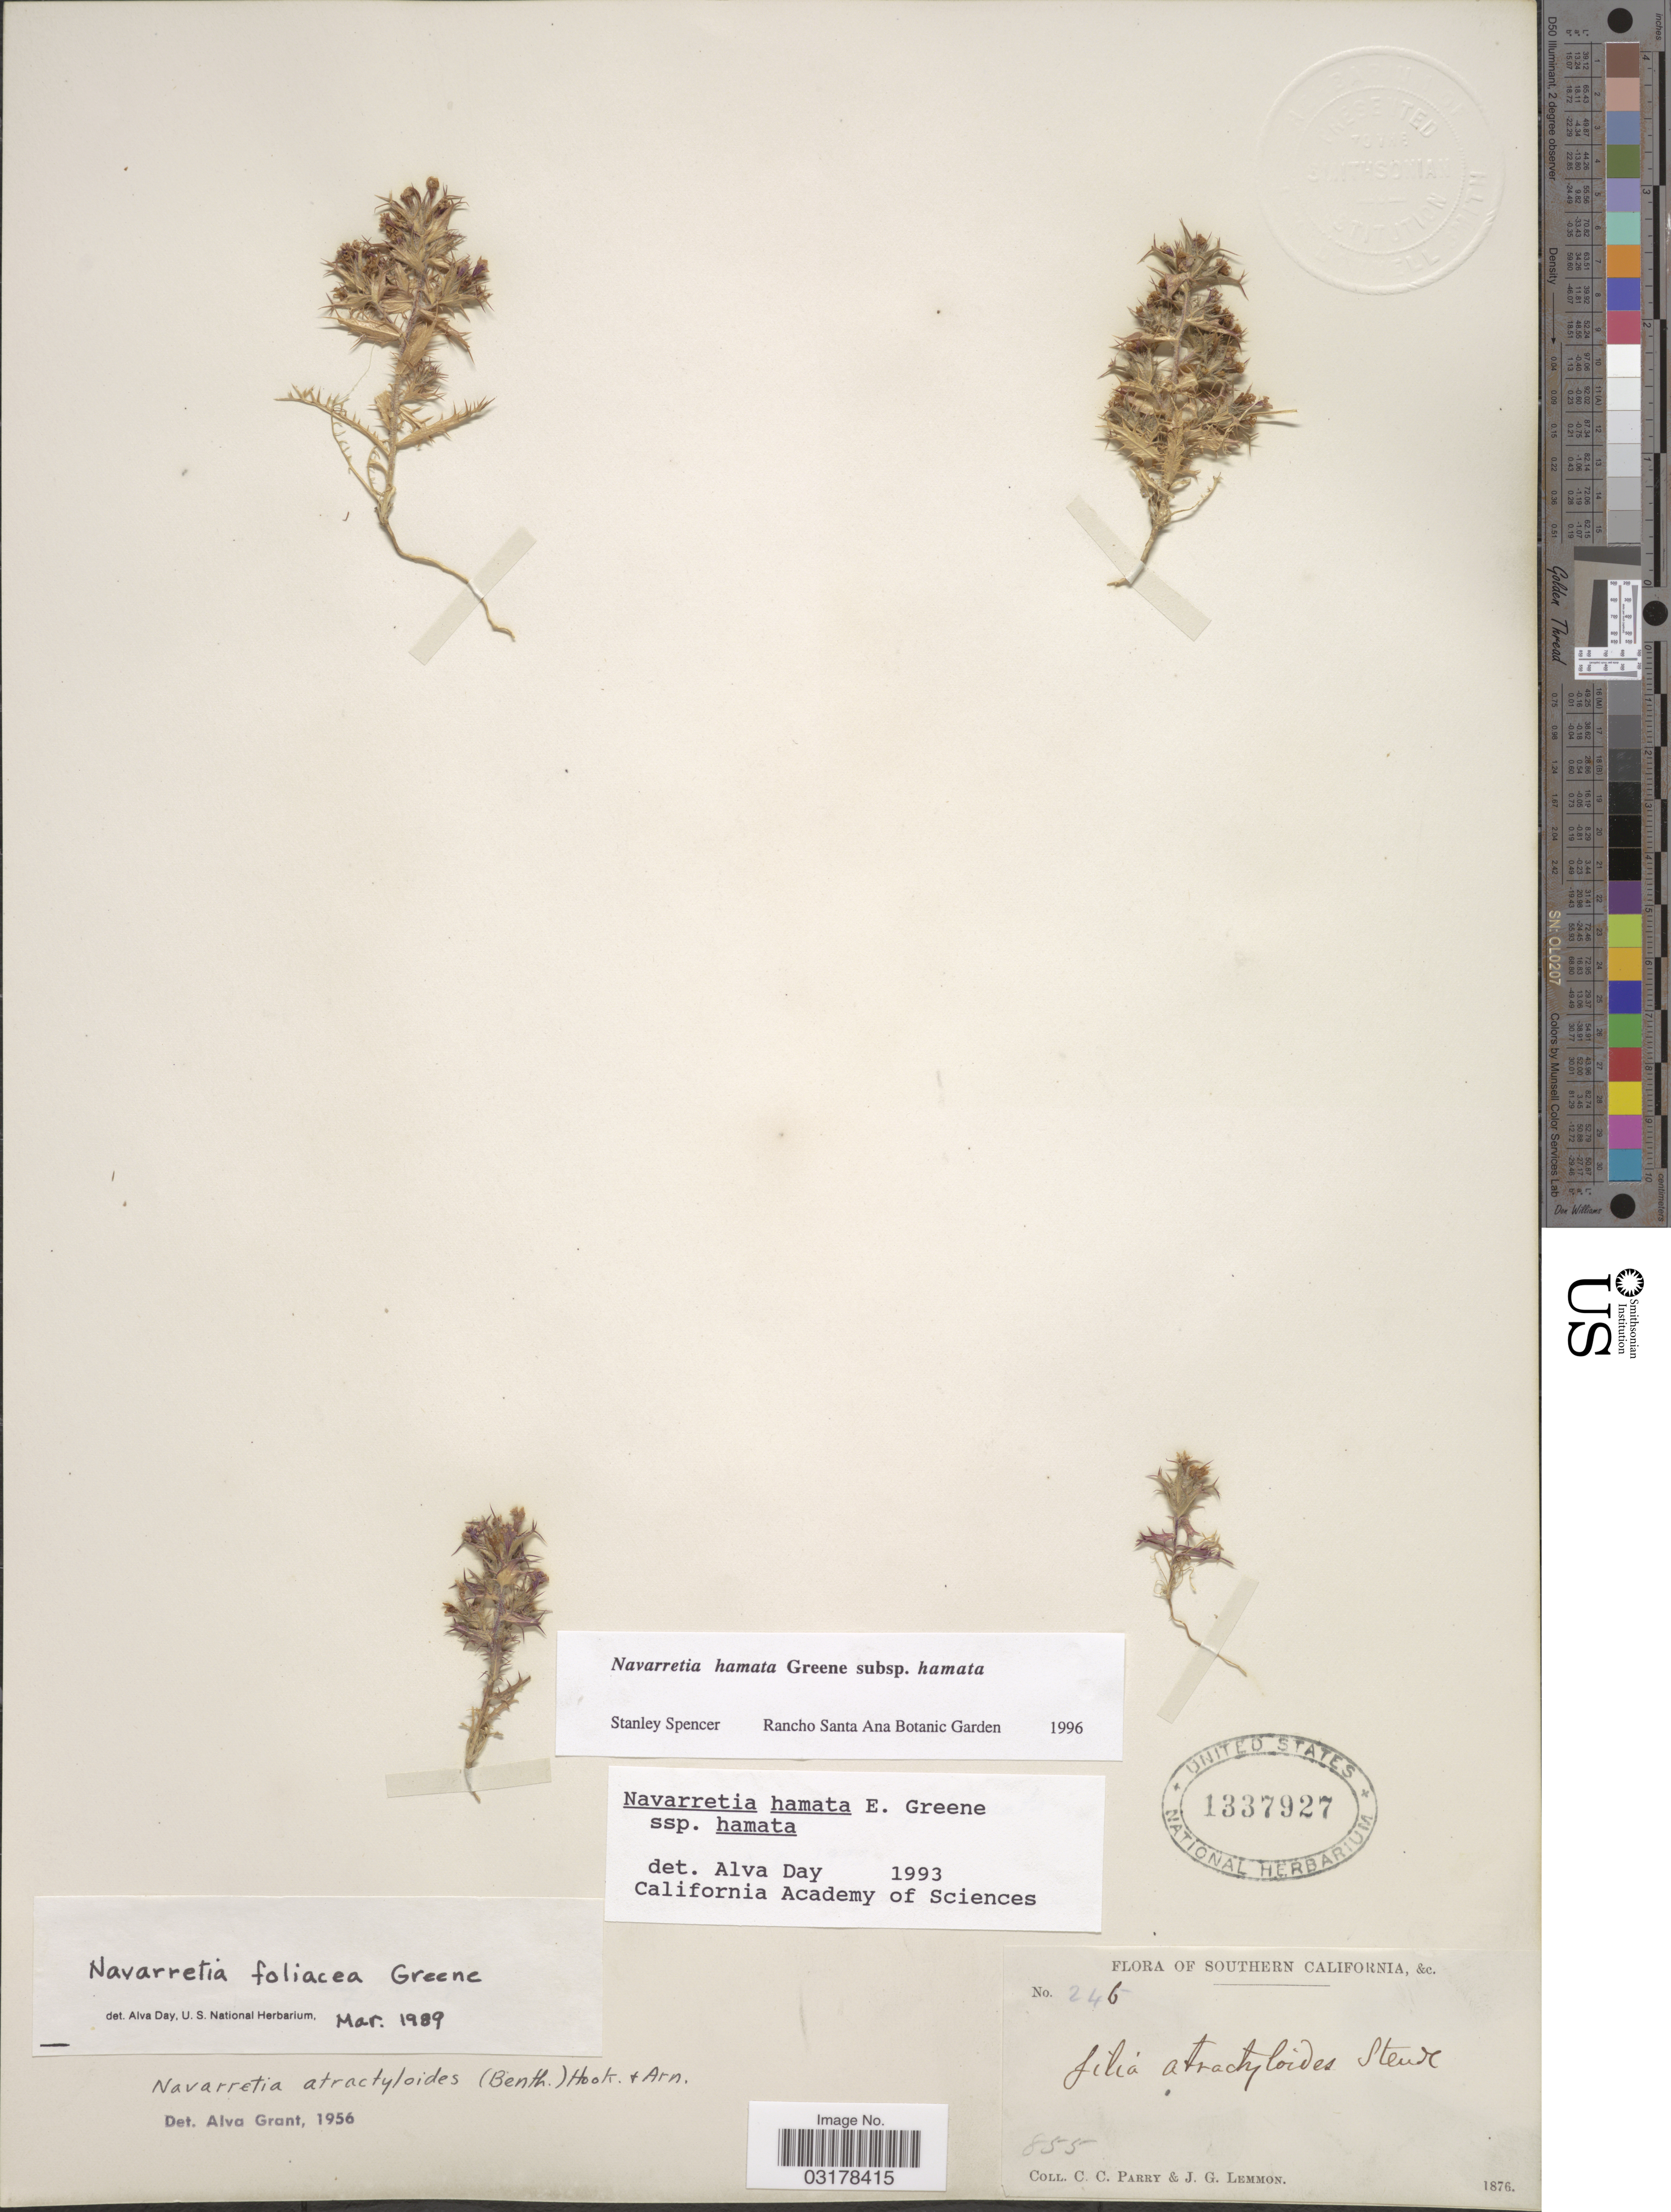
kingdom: Plantae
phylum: Tracheophyta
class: Magnoliopsida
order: Ericales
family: Polemoniaceae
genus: Navarretia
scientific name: Navarretia hamata var. hamata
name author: Greene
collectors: C. C. Parry & J. Lemmon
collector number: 246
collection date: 1876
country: United States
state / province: California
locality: Southern California.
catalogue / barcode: US 1337927